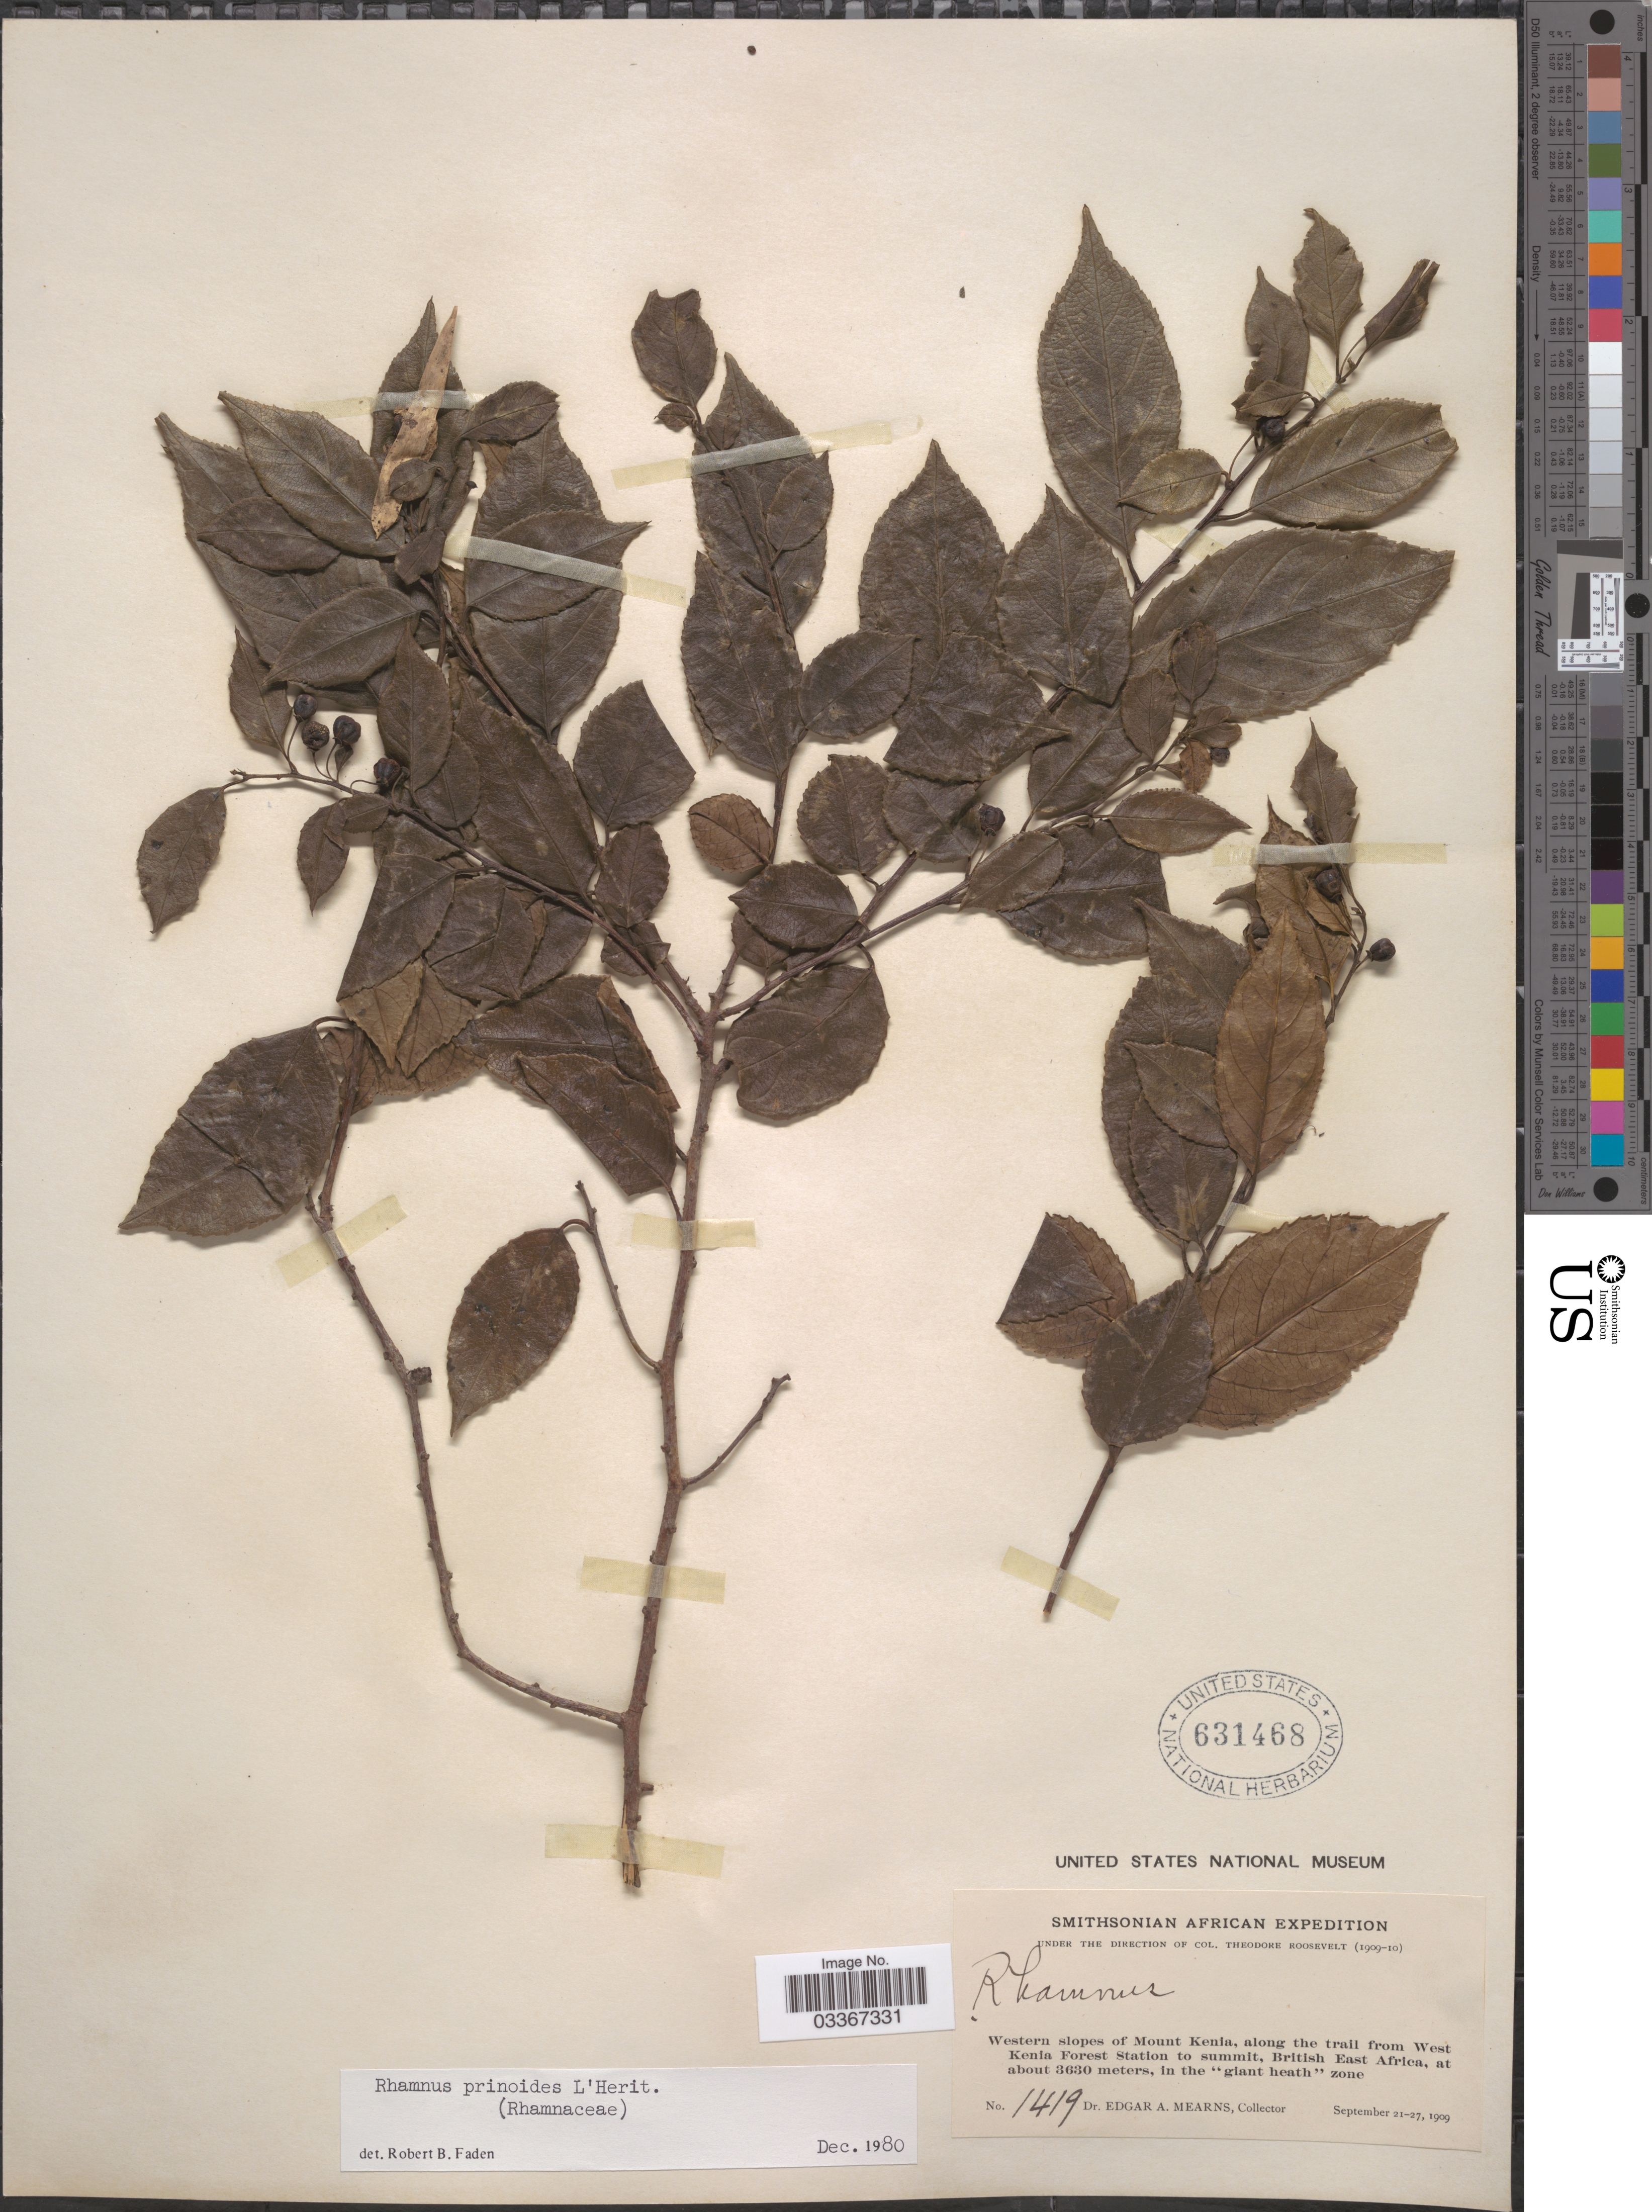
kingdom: Plantae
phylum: Tracheophyta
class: Magnoliopsida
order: Rosales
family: Rhamnaceae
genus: Rhamnus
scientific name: Rhamnus prinoides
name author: L'Hér.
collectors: E. A. Mearns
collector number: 1419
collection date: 1909-09-21/1909-09-27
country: Kenya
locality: Western slopes of Mount Kenia, along the trail from West Kenia Forest Station to summit, British East Africa, in the "giant heath" zone.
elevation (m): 3630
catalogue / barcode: US 631468